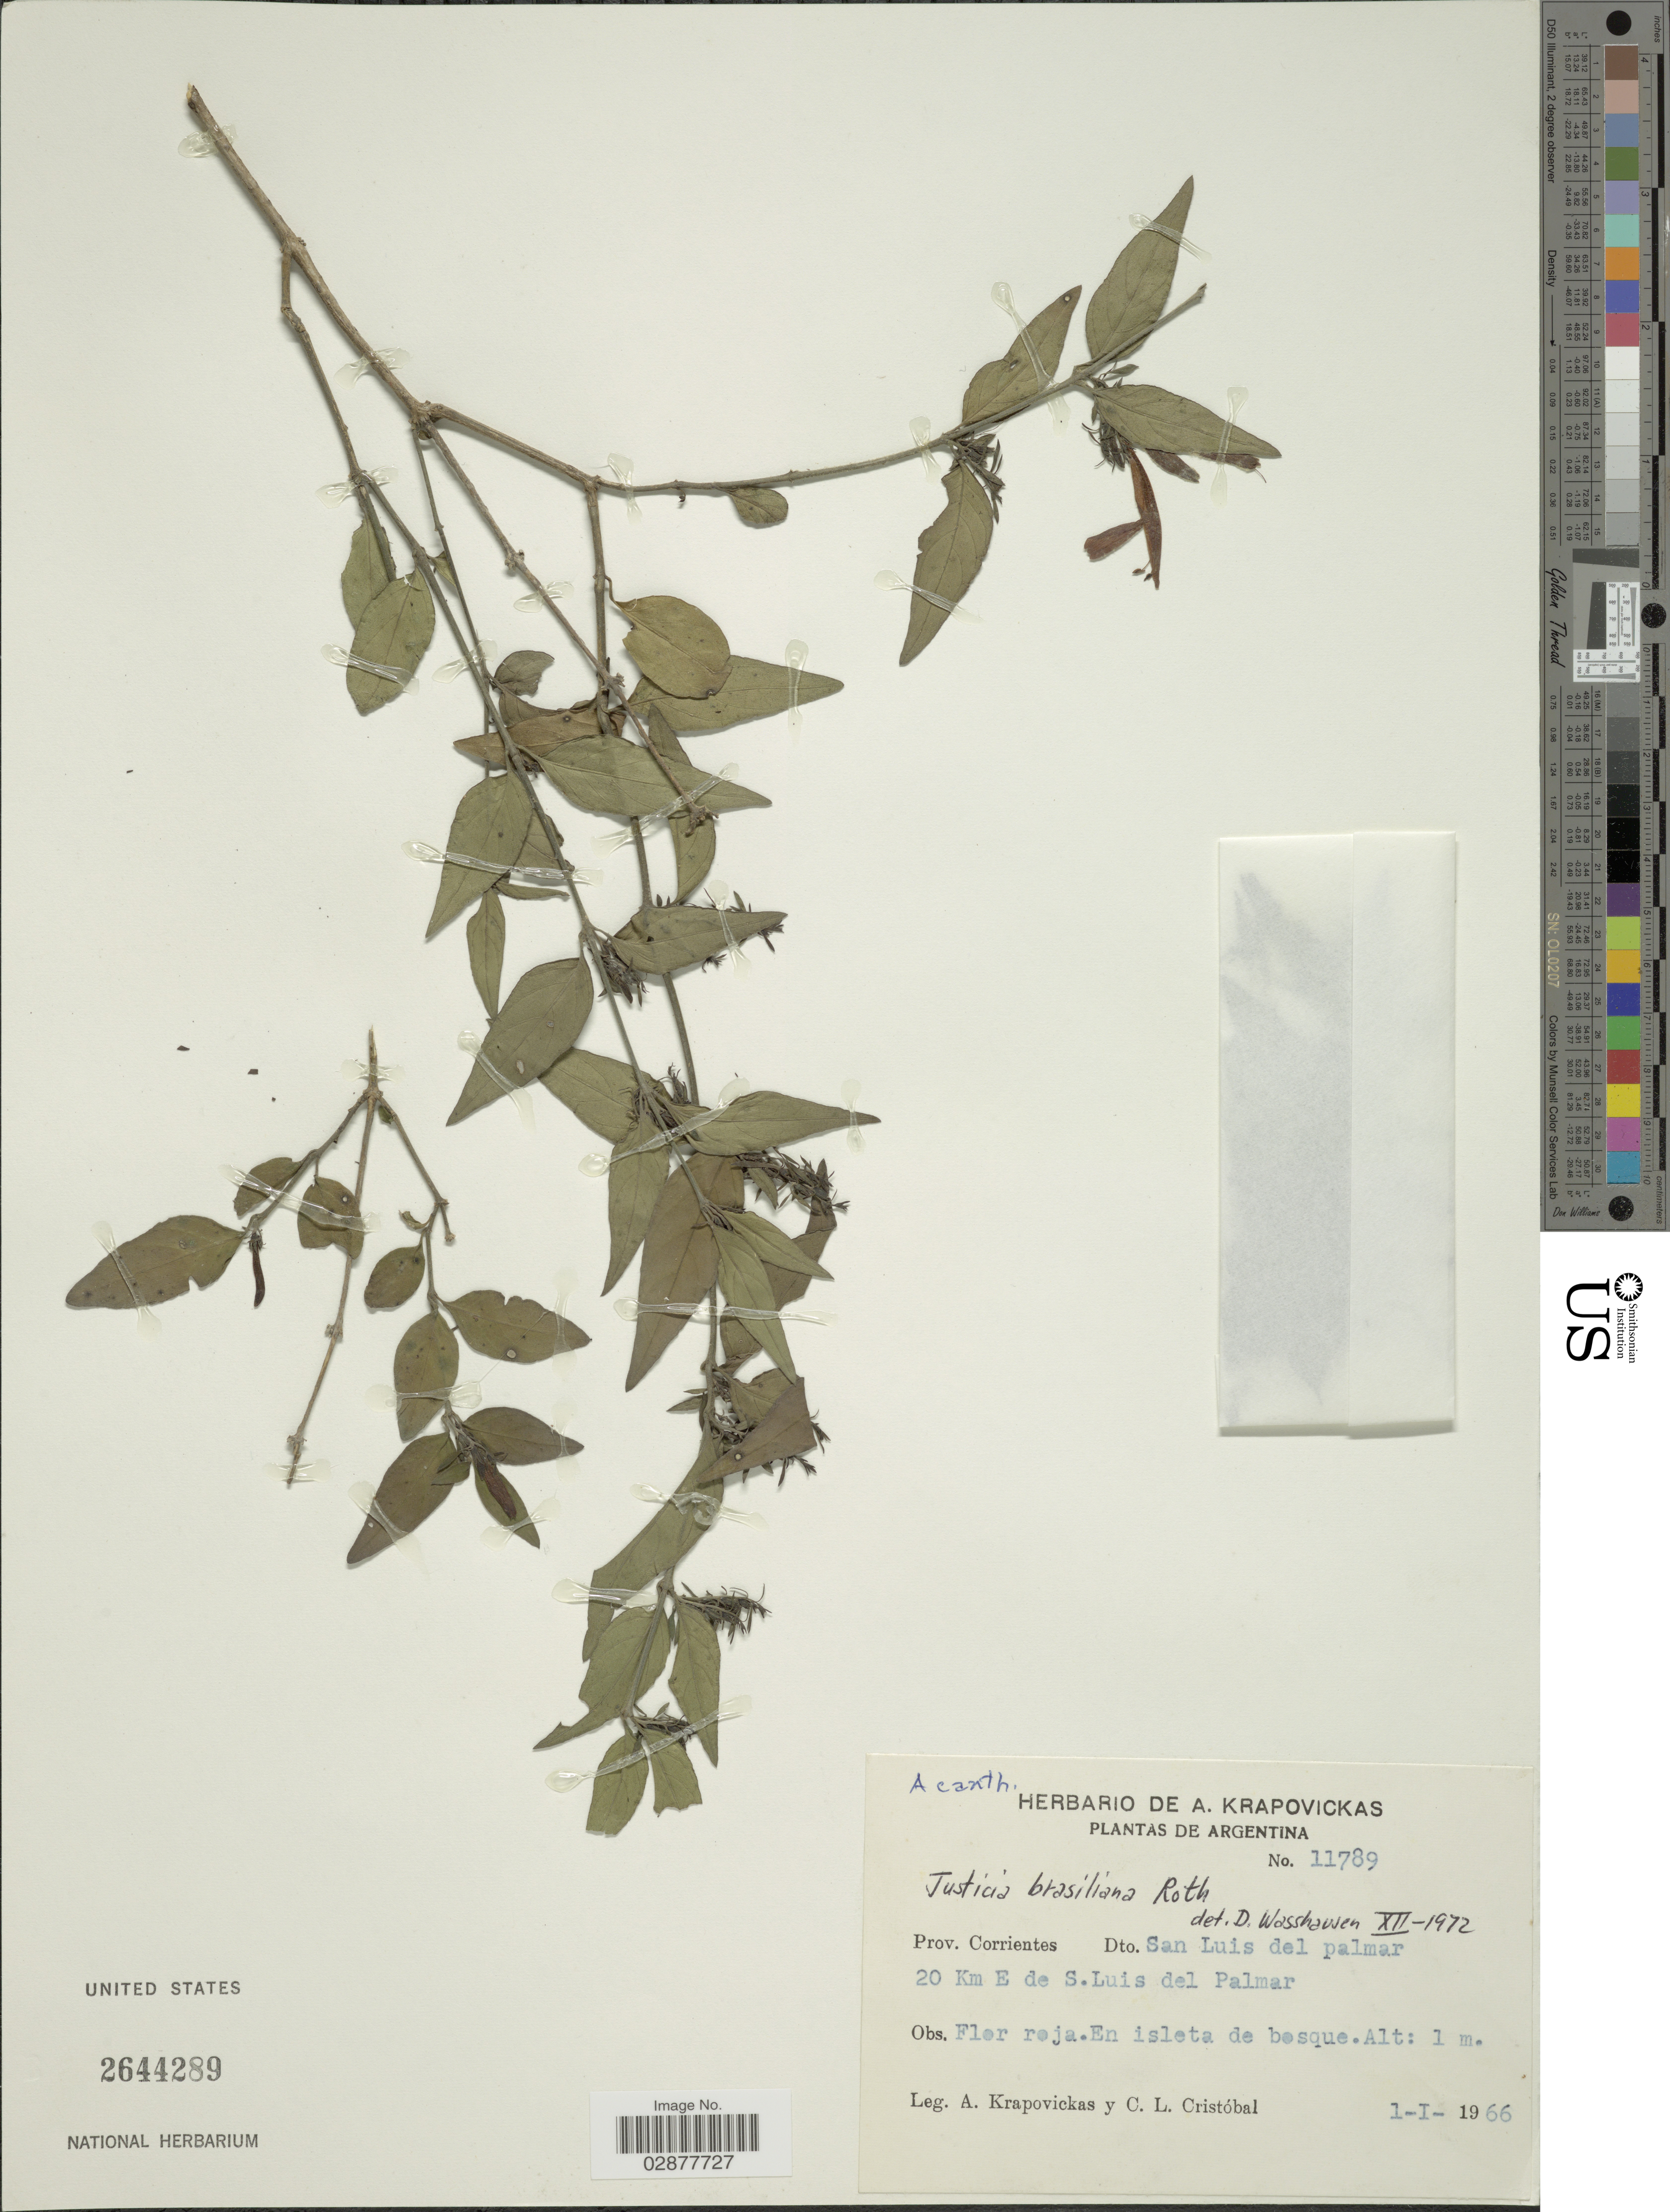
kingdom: Plantae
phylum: Tracheophyta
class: Magnoliopsida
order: Lamiales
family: Acanthaceae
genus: Justicia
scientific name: Justicia brasiliana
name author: Roth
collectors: A. Krapovickas & C. L. Cristóbal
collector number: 11789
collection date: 1966-01-01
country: Argentina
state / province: Corrientes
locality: Prov. Corrientes, Dto. San Luis del palmar 20 Km E de S. Luis del Palmar.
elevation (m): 1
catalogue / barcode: US 2644289